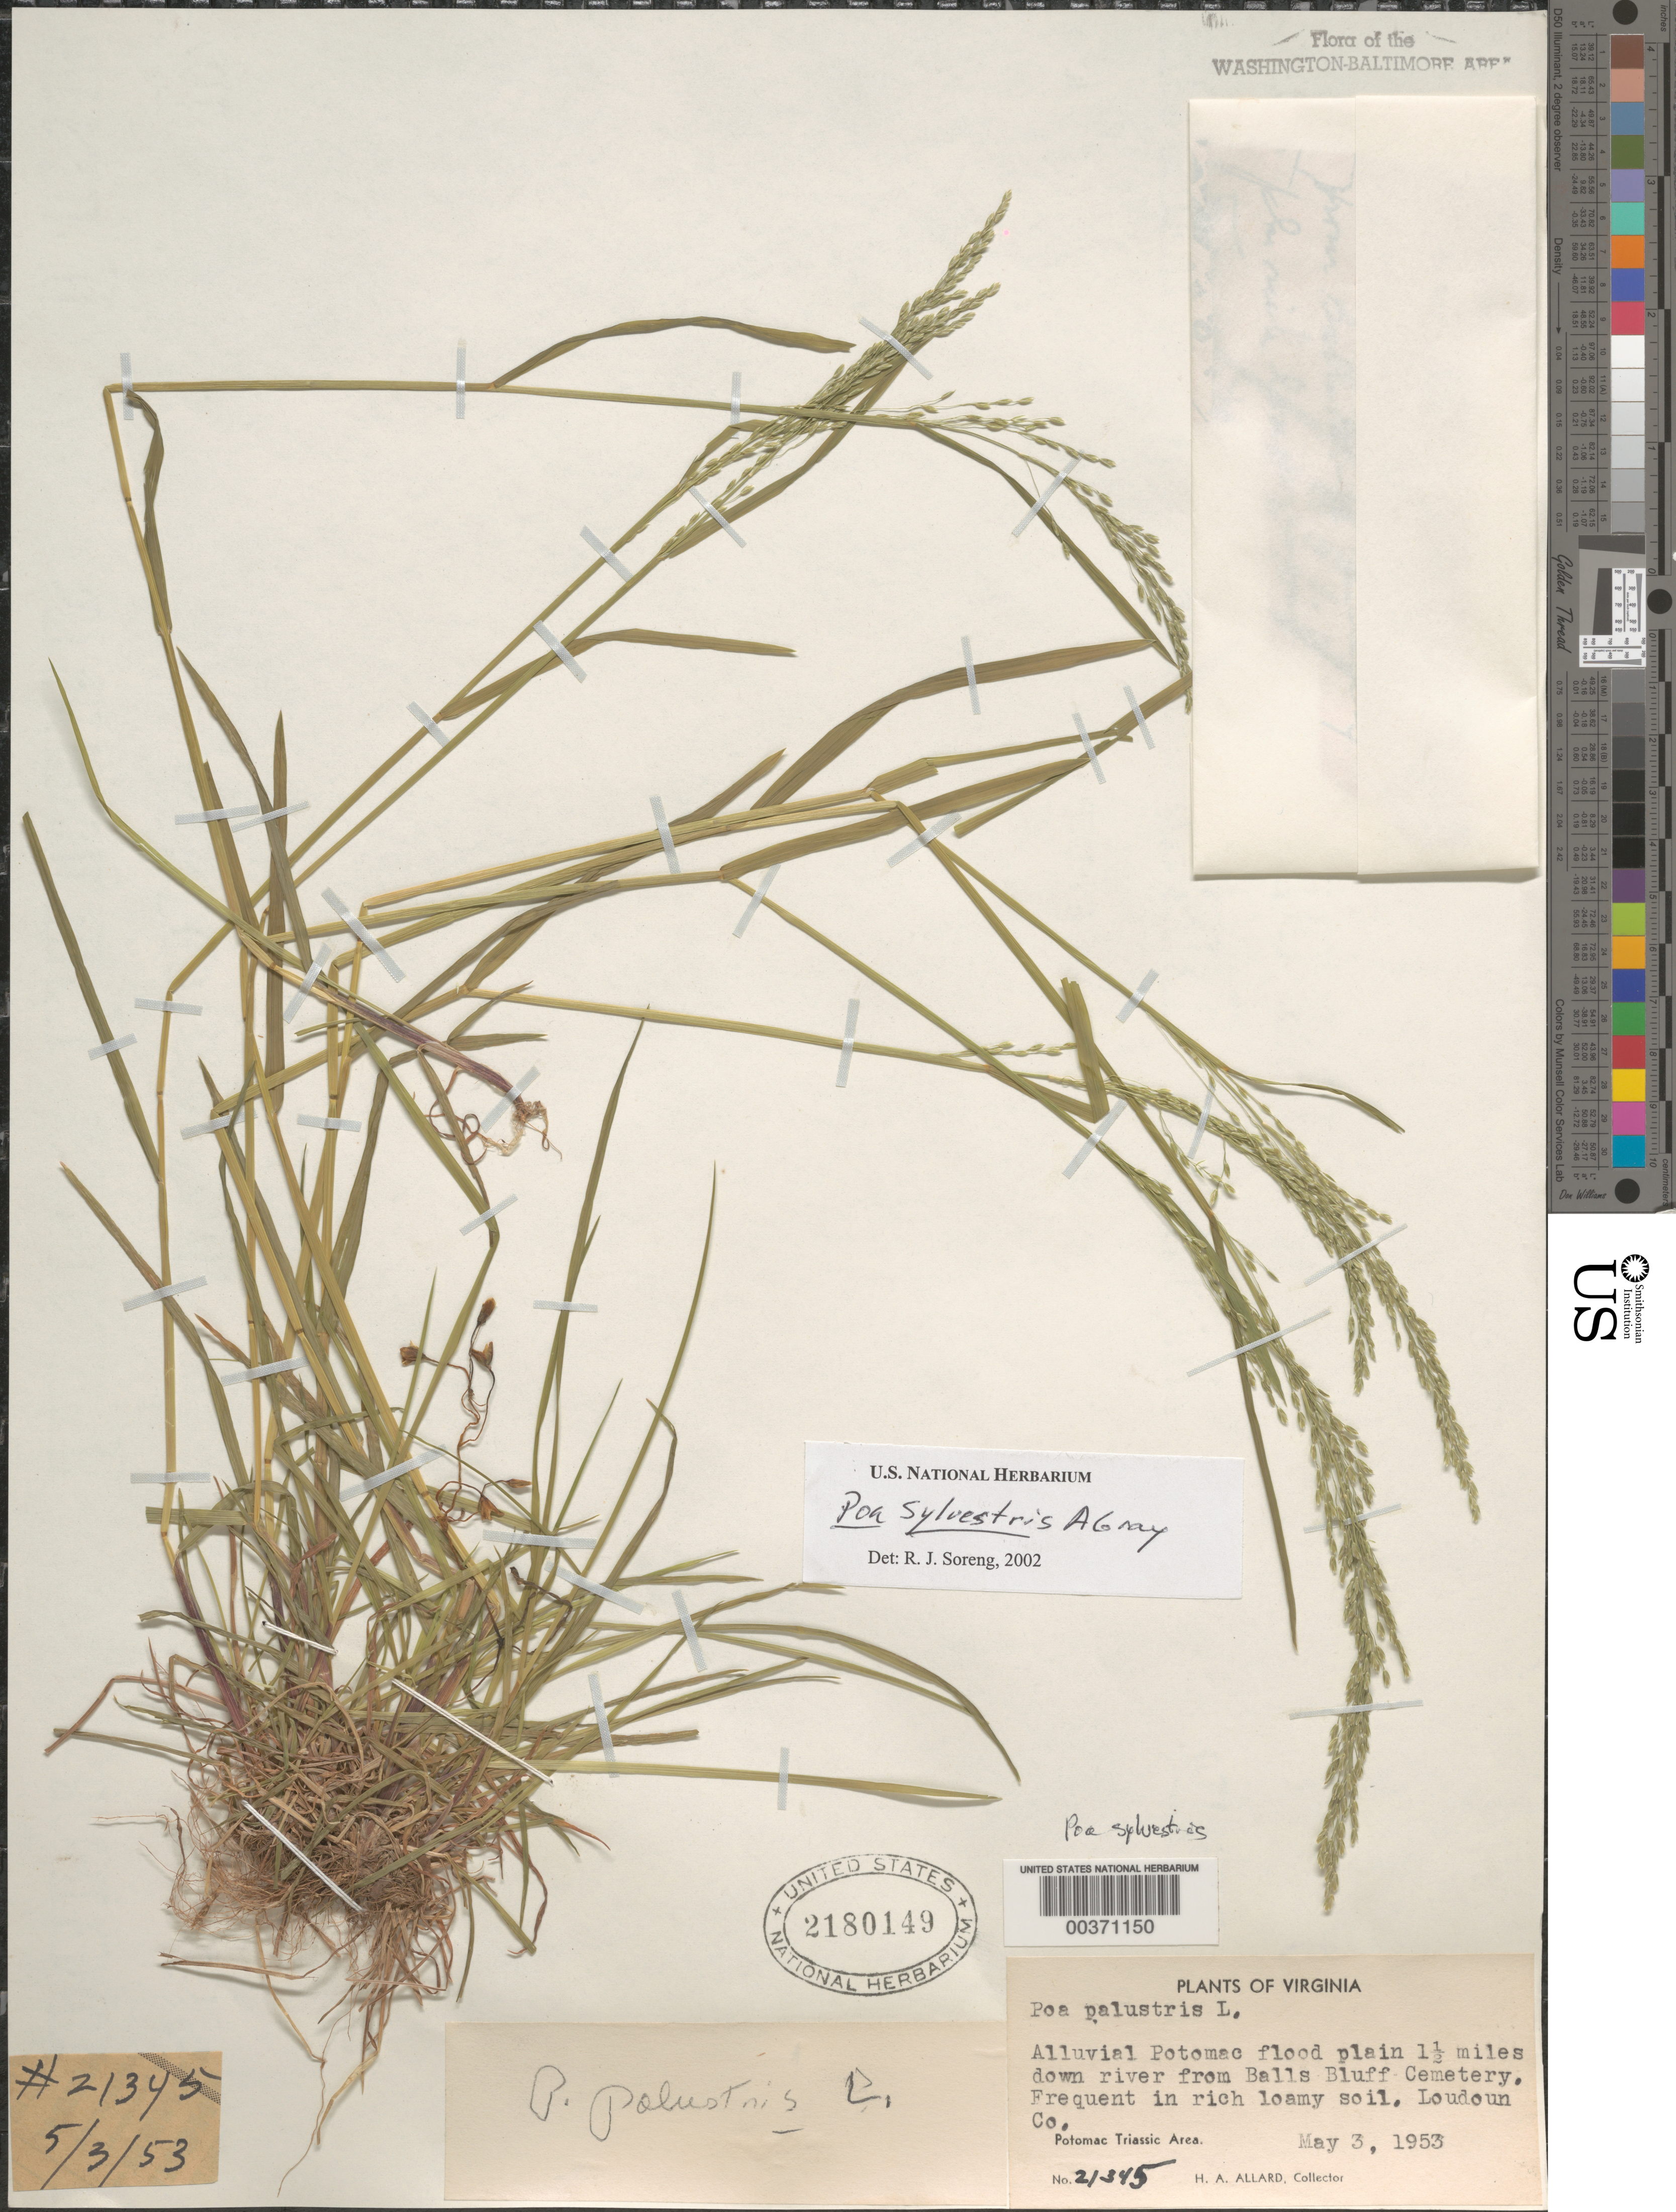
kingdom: Plantae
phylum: Tracheophyta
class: Liliopsida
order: Poales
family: Poaceae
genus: Poa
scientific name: Poa sylvestris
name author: A. Gray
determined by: Soreng, Robert J., Research Associate (BOT), Smithsonian Institution - National Museum of Natural History (UNITED STATES)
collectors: H. A. Allard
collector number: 21345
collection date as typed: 03 May 1953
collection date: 1953-05-03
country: United States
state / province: Virginia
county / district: Loudoun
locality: Downstream from Balls Bluff Cemetery on Potomac River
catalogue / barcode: US 2180149